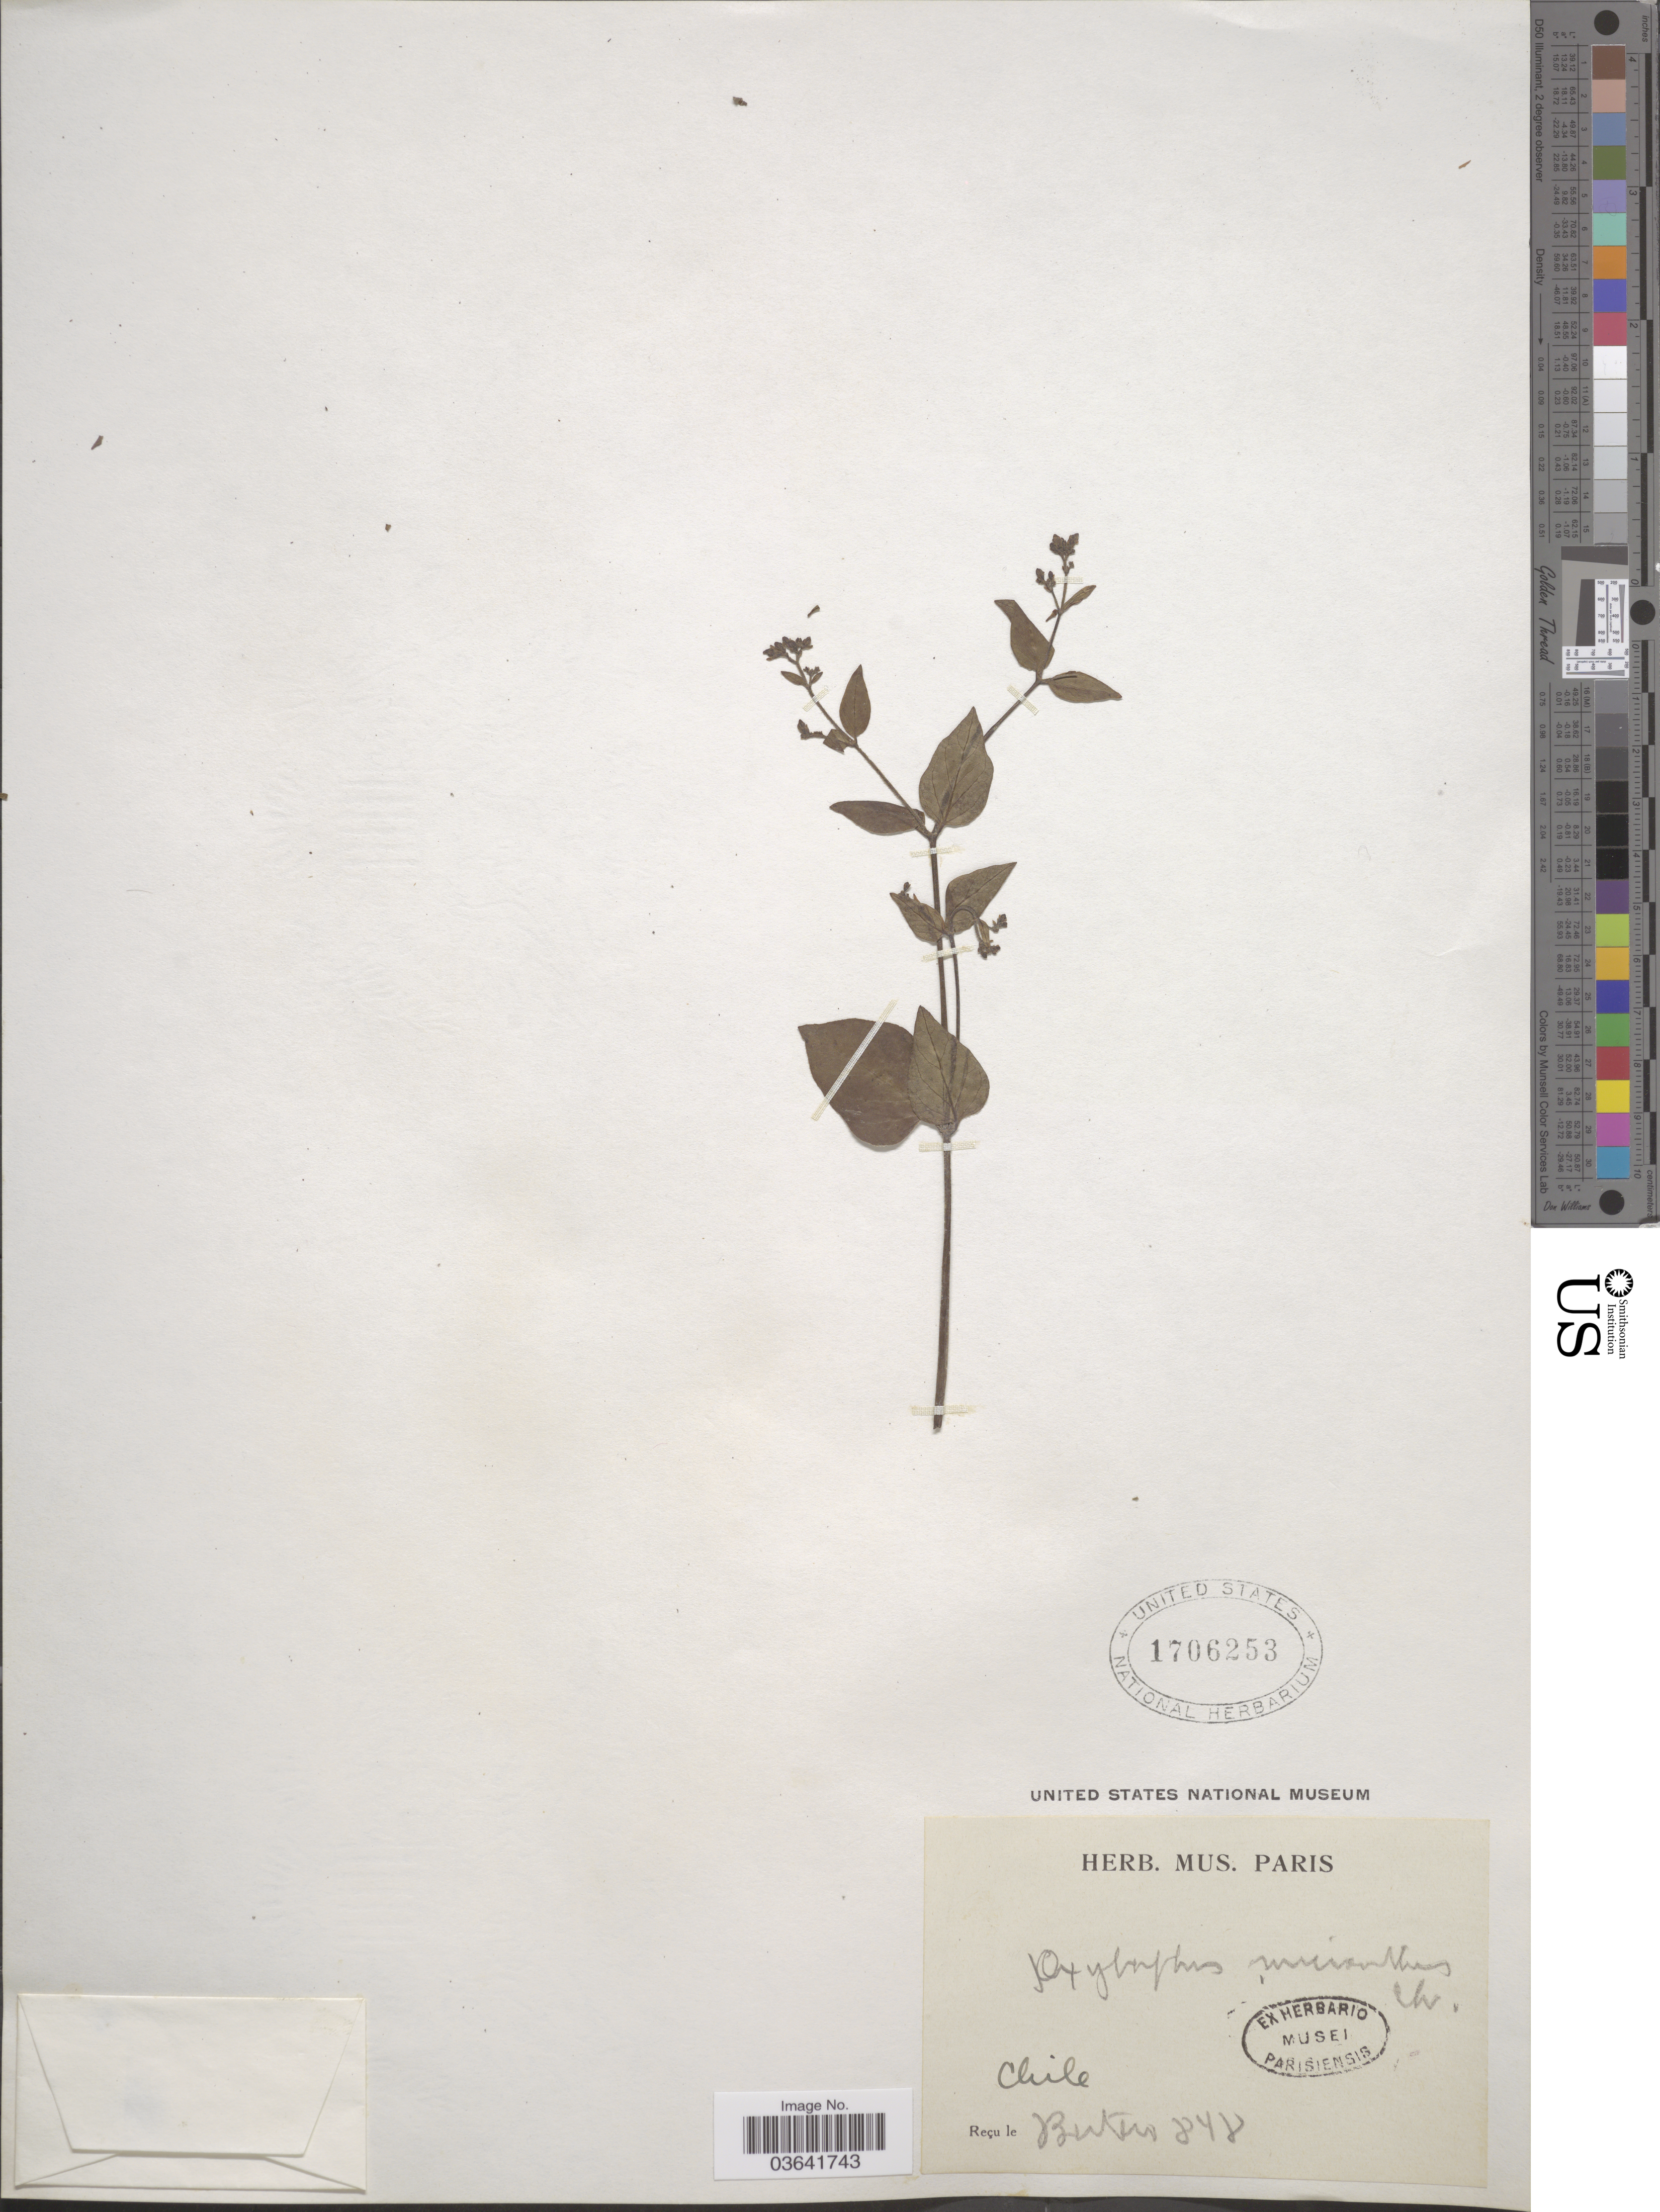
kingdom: Plantae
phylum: Tracheophyta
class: Magnoliopsida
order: Caryophyllales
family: Nyctaginaceae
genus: Mirabilis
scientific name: Mirabilis micrantha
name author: (Choisy) Heimerl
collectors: Butero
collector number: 848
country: Chile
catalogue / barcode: US 1706253